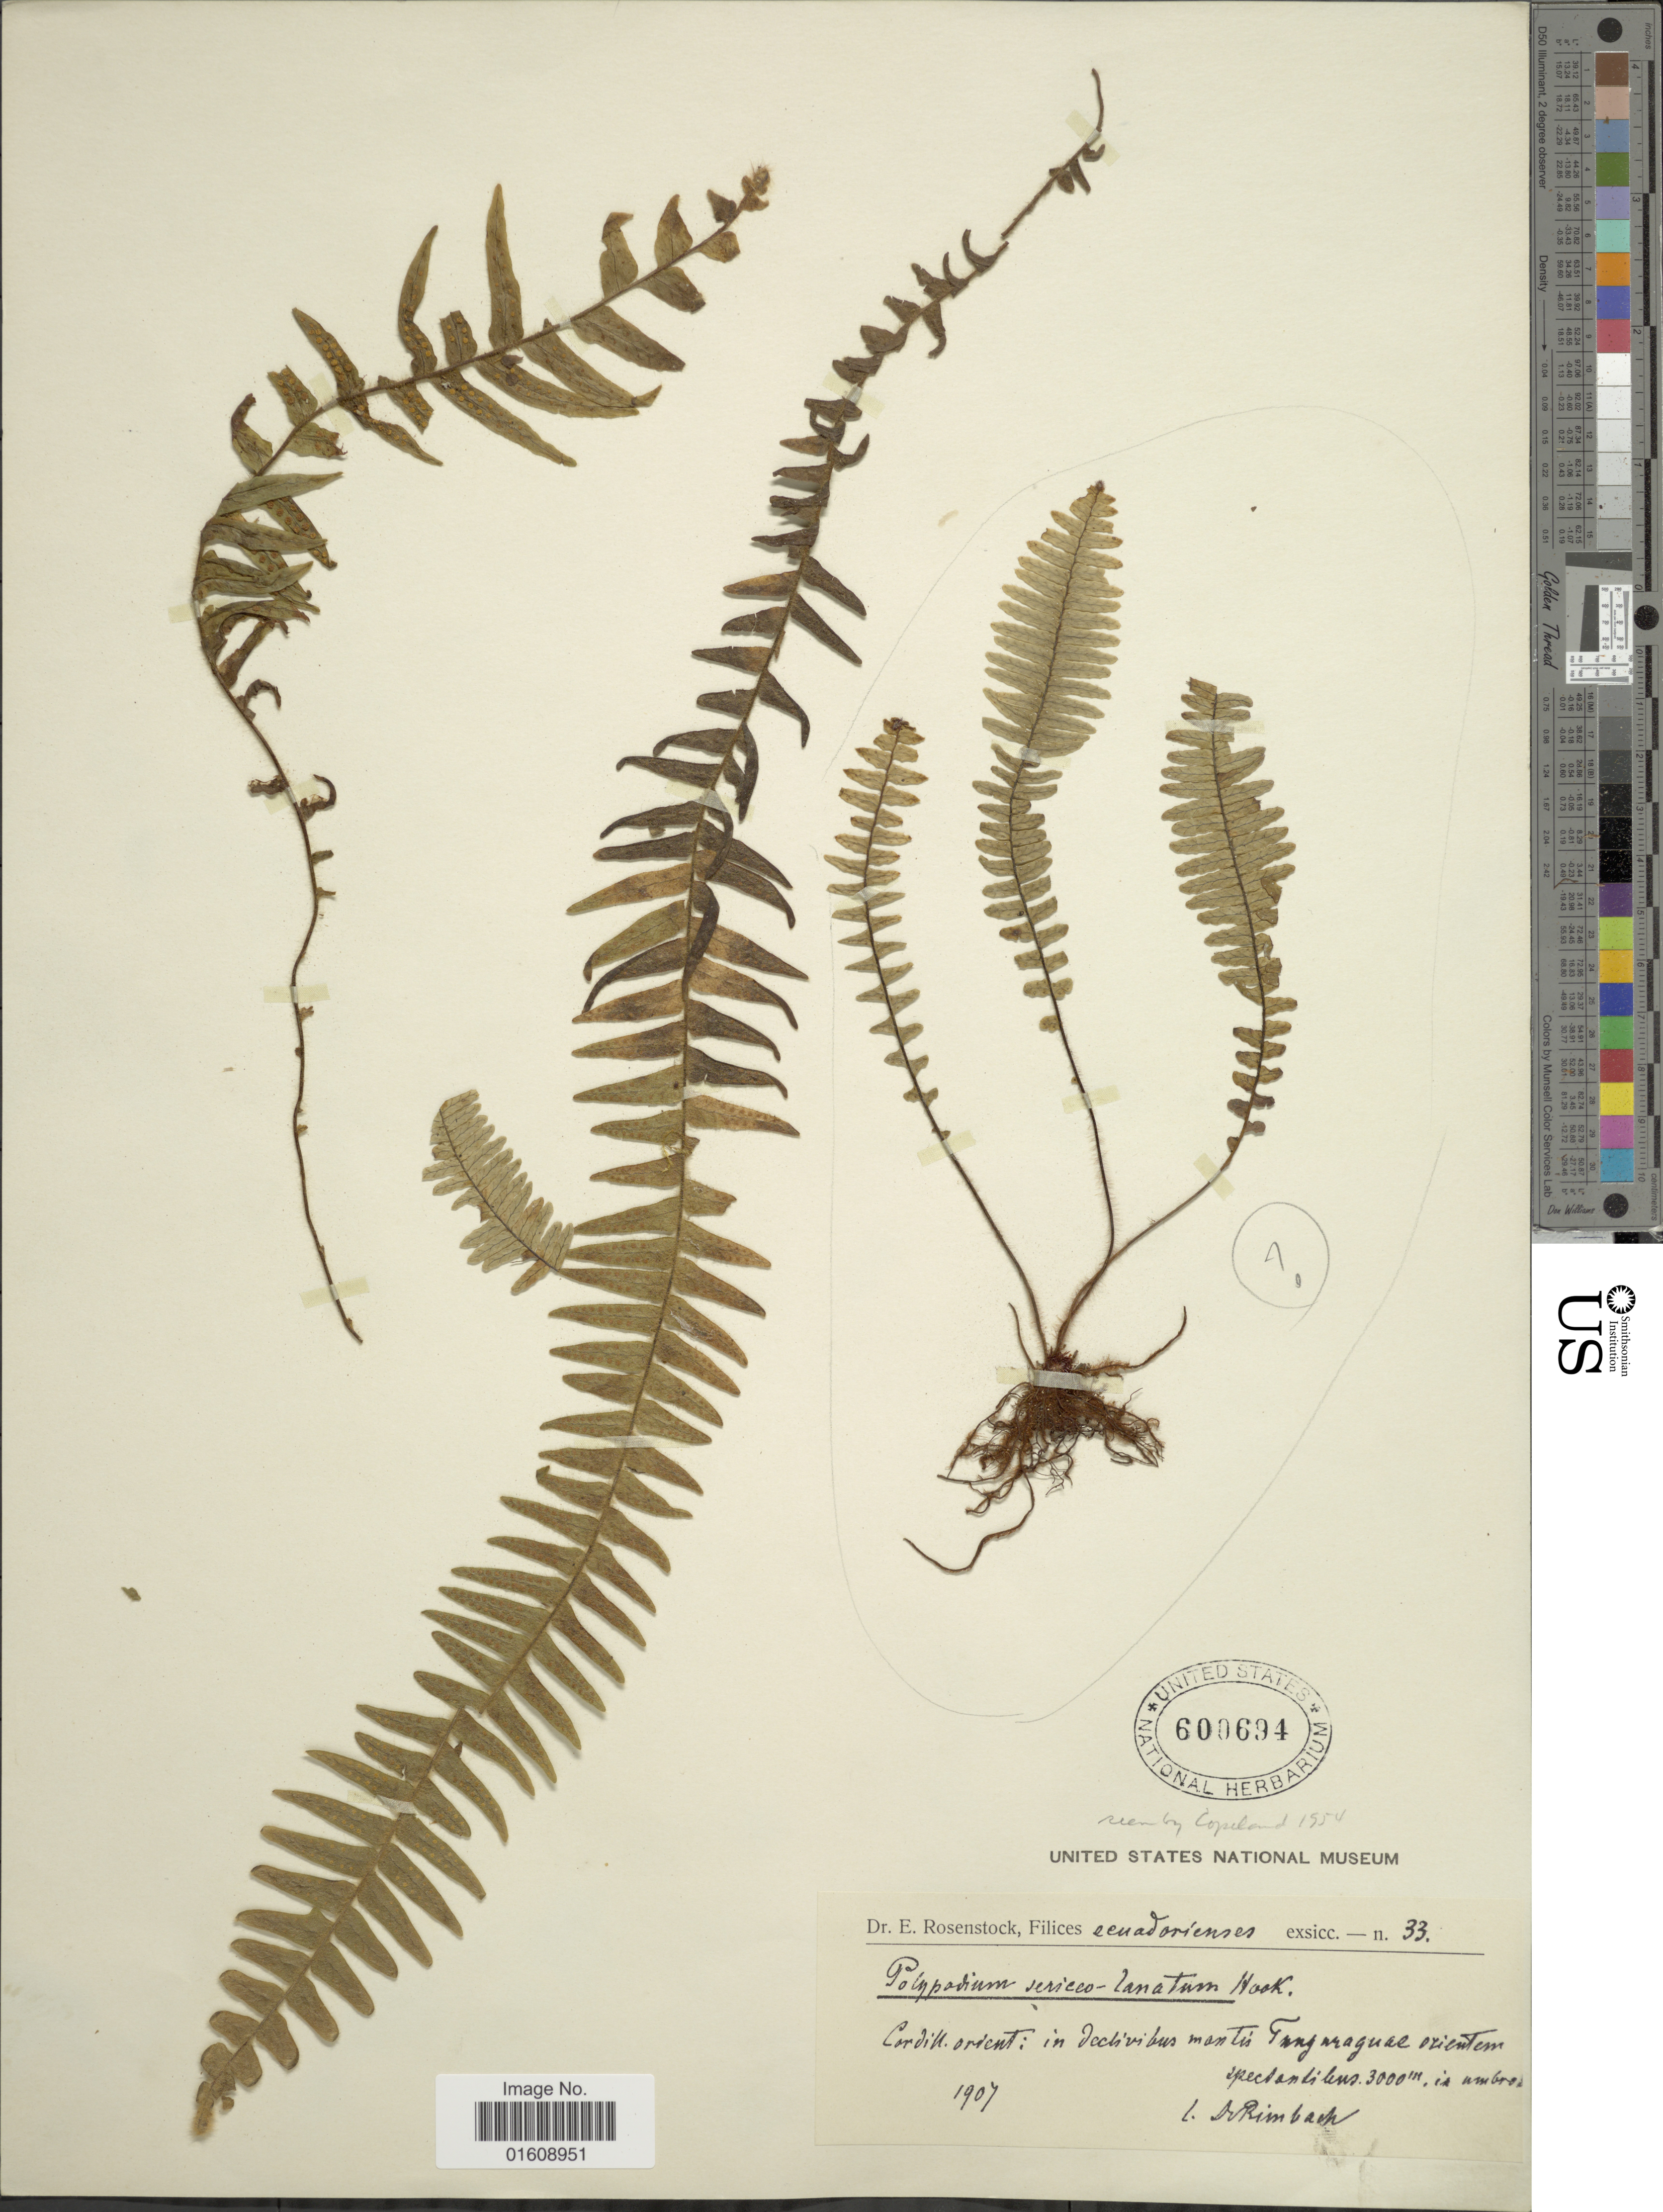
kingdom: Plantae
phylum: Tracheophyta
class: Polypodiopsida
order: Polypodiales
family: Polypodiaceae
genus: Alansmia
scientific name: Alansmia lanigera var. lanigera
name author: (Desv.) Moguel & M. Kessler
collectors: Rimbach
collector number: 33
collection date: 1907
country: Ecuador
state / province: Tungurahua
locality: Ecuadorienses, Cordill. orient: in declivibus montis Tungurahuae orientem, spectantibus.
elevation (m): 3000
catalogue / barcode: US 600694